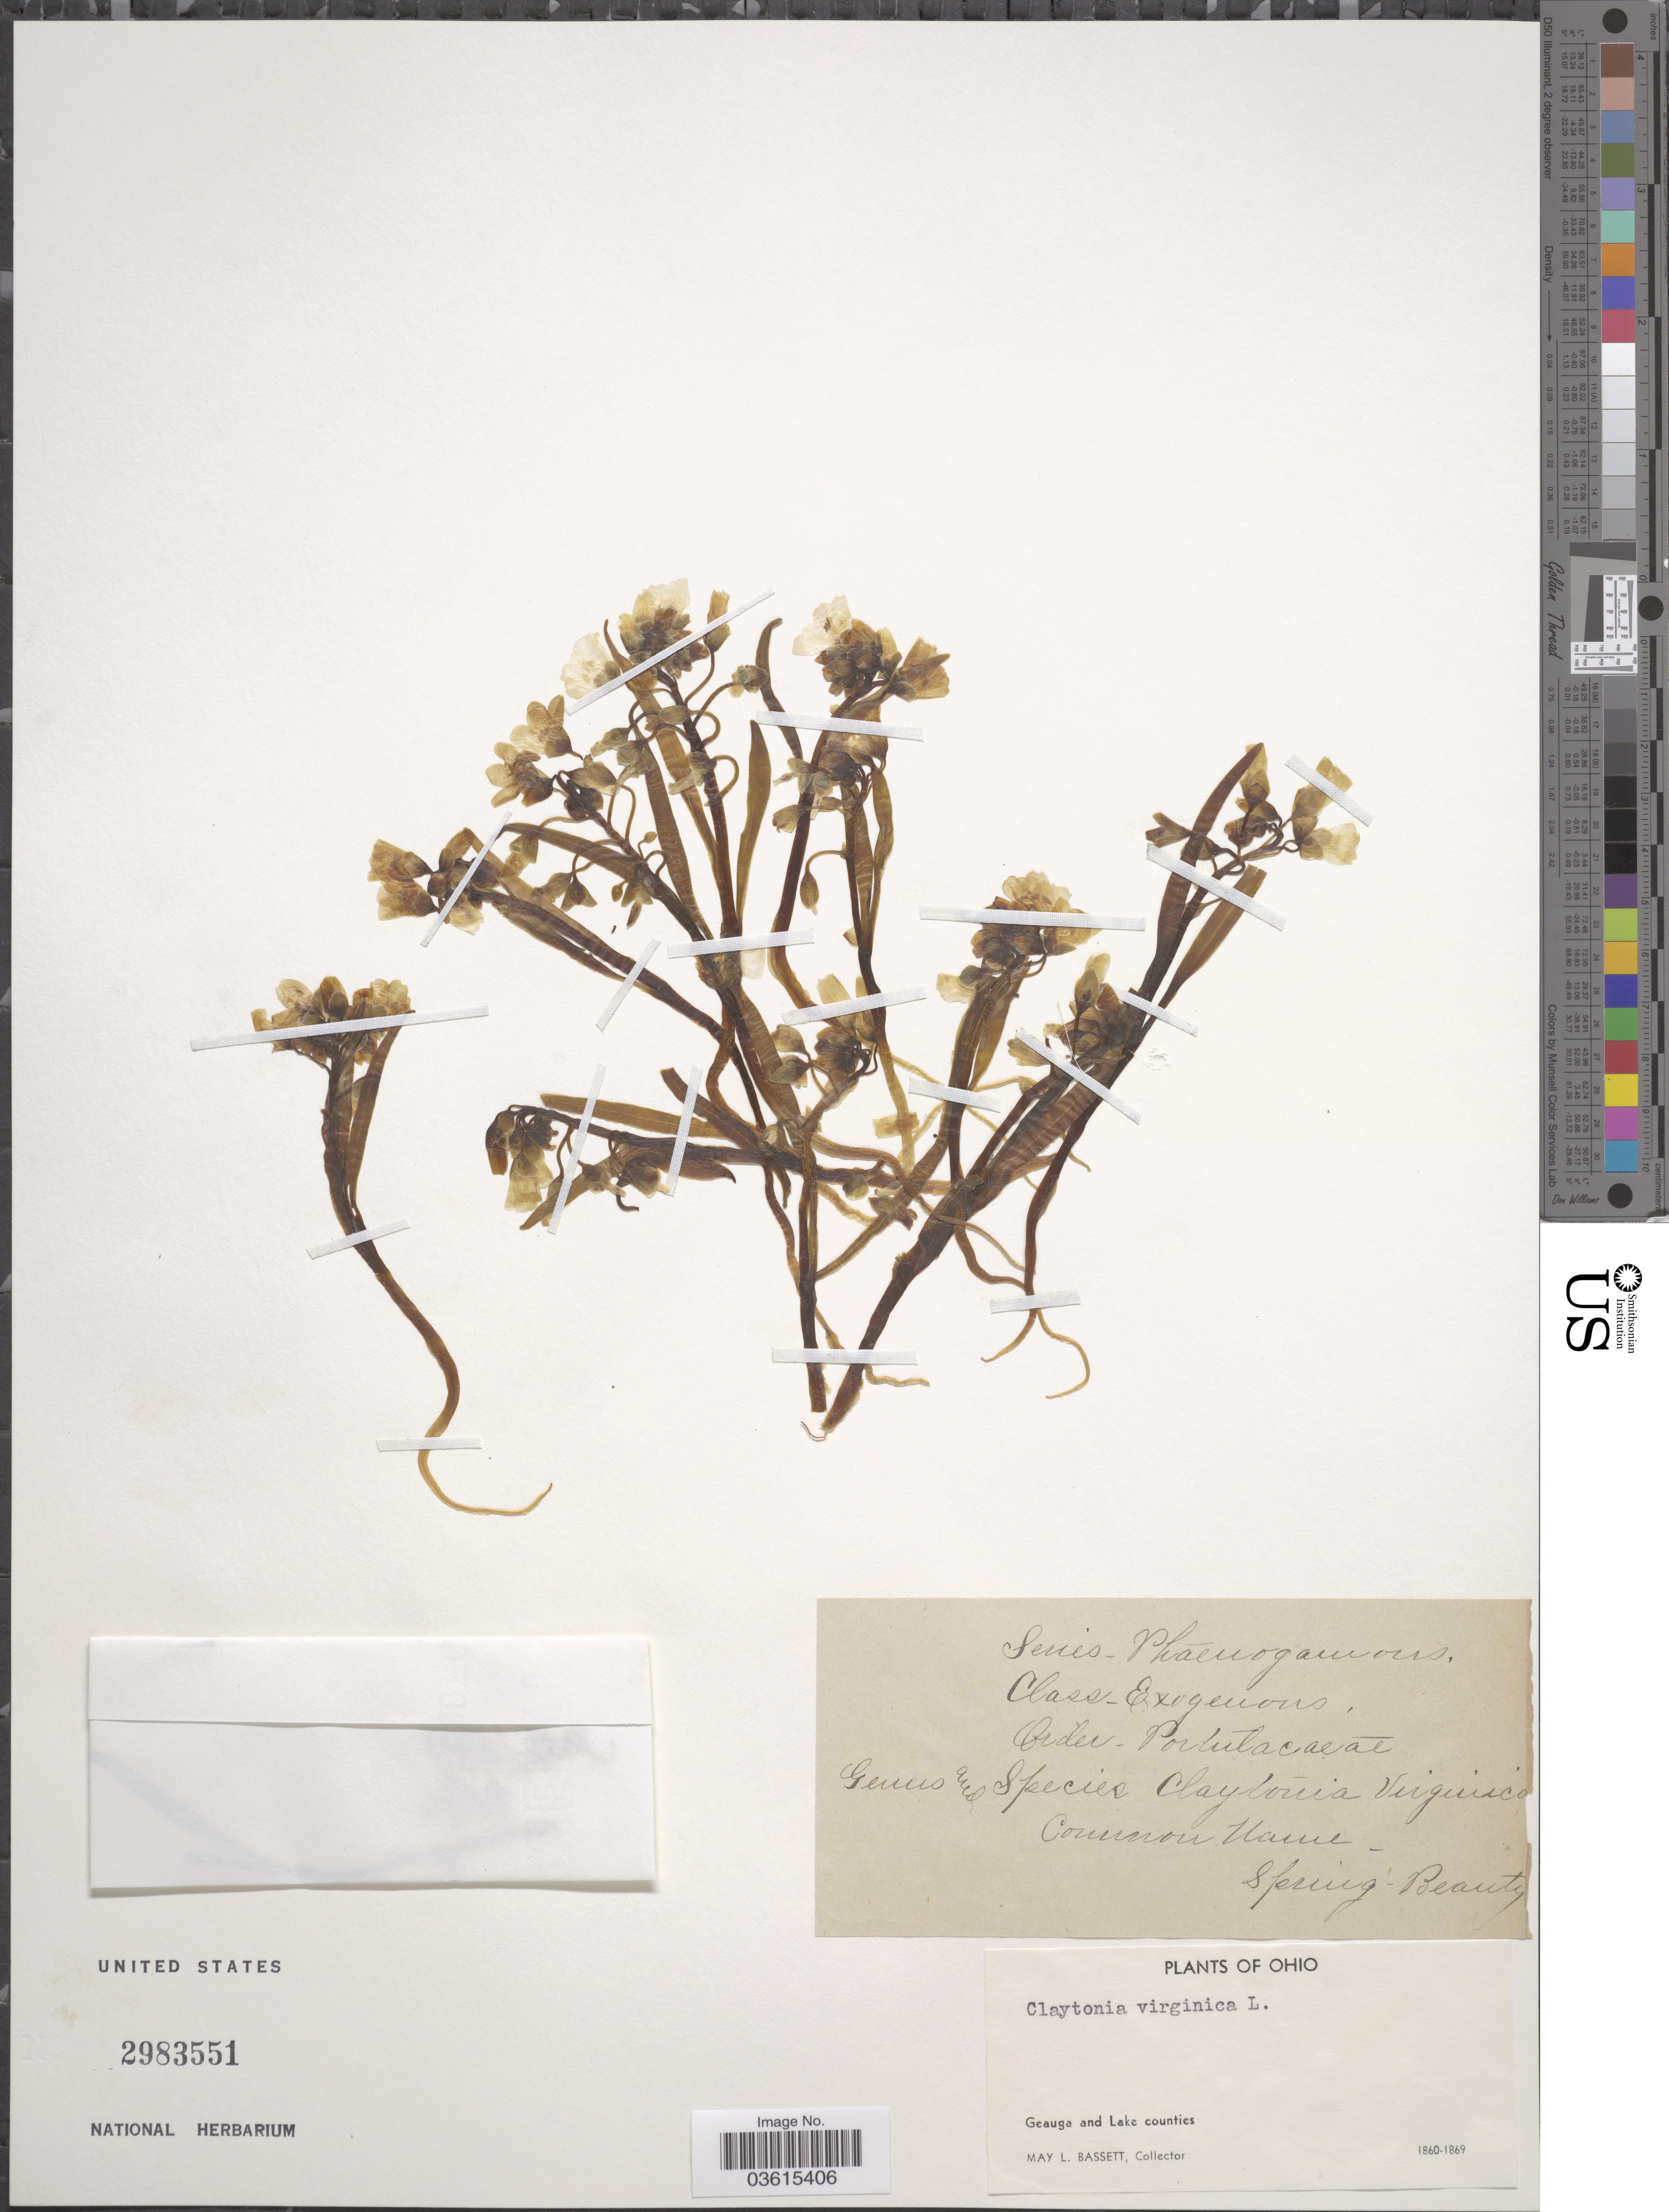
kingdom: Plantae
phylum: Tracheophyta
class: Magnoliopsida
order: Caryophyllales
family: Montiaceae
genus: Claytonia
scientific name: Claytonia virginica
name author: L.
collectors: M. L. Bassett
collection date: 1860/1869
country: United States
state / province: Ohio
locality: Geauga and Lake counties.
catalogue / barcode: US 2983551